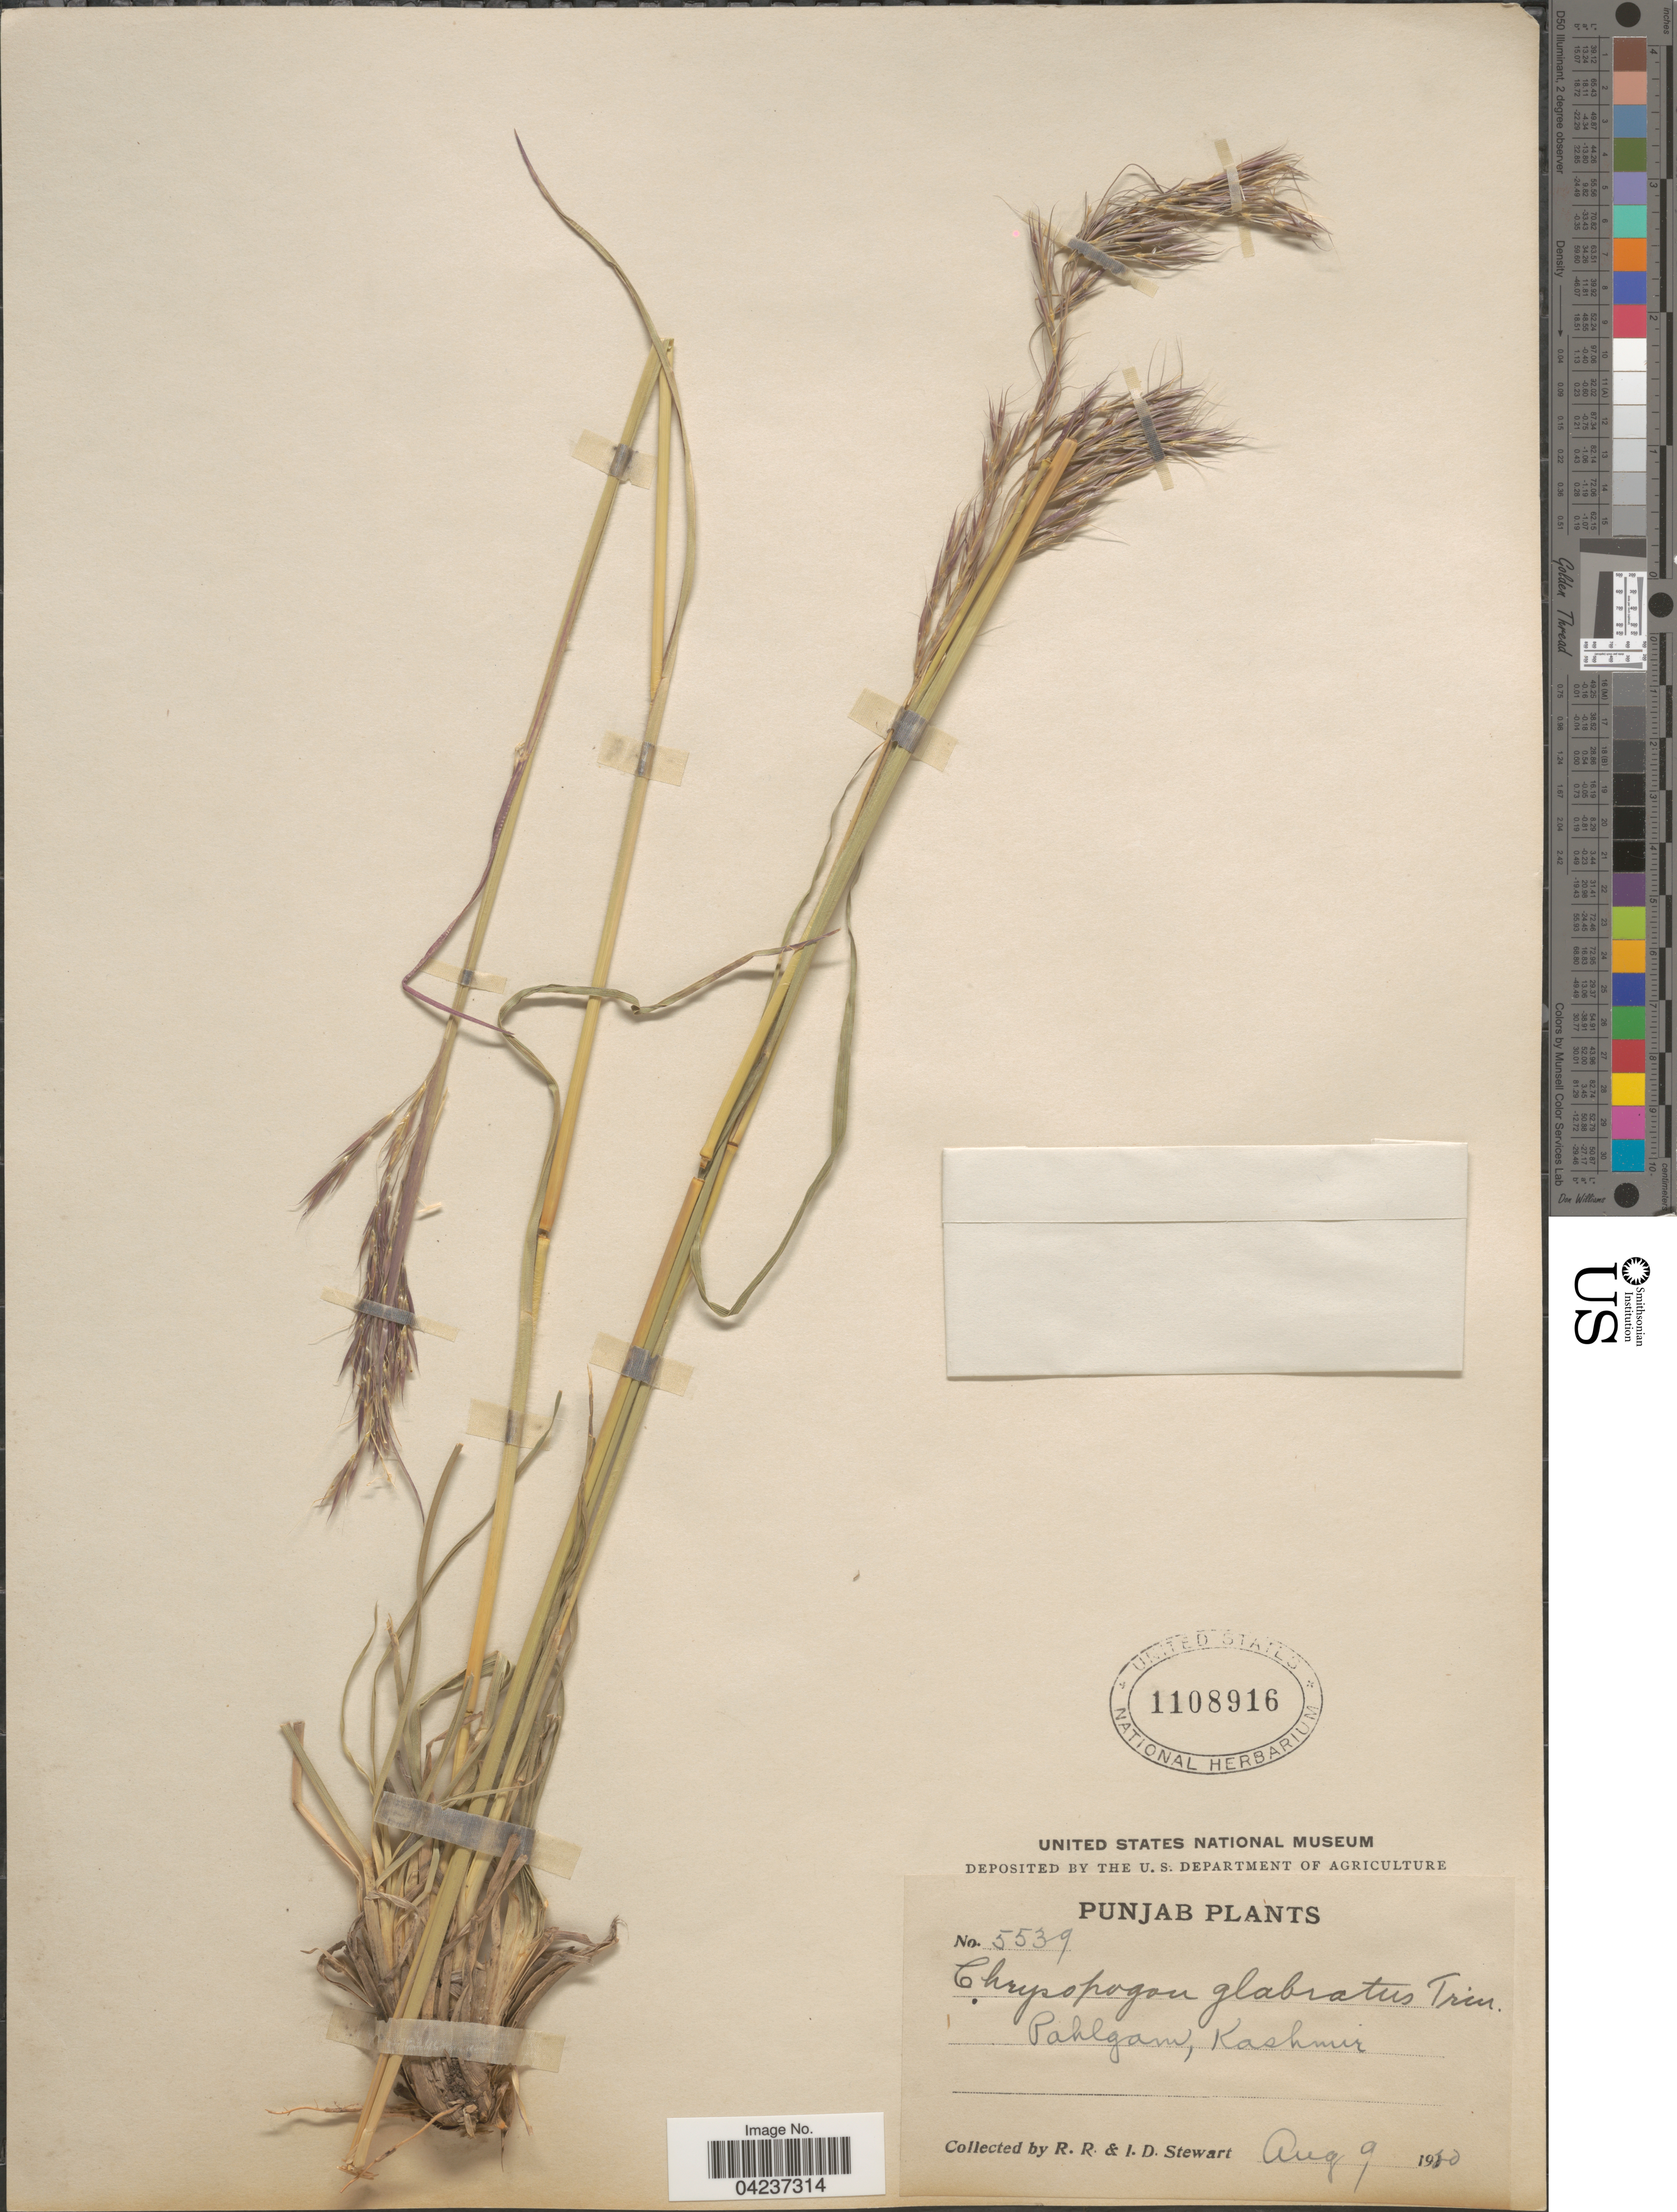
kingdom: Plantae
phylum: Tracheophyta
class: Liliopsida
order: Poales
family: Poaceae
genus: Chrysopogon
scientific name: Chrysopogon gryllus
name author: (L.) Trin.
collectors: R. Stewart & I. Stewart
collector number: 5539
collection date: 1920-08-09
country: India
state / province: Jammu and Kashmir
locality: Punjab. Pahlgam, Kashmir.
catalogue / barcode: US 1108916